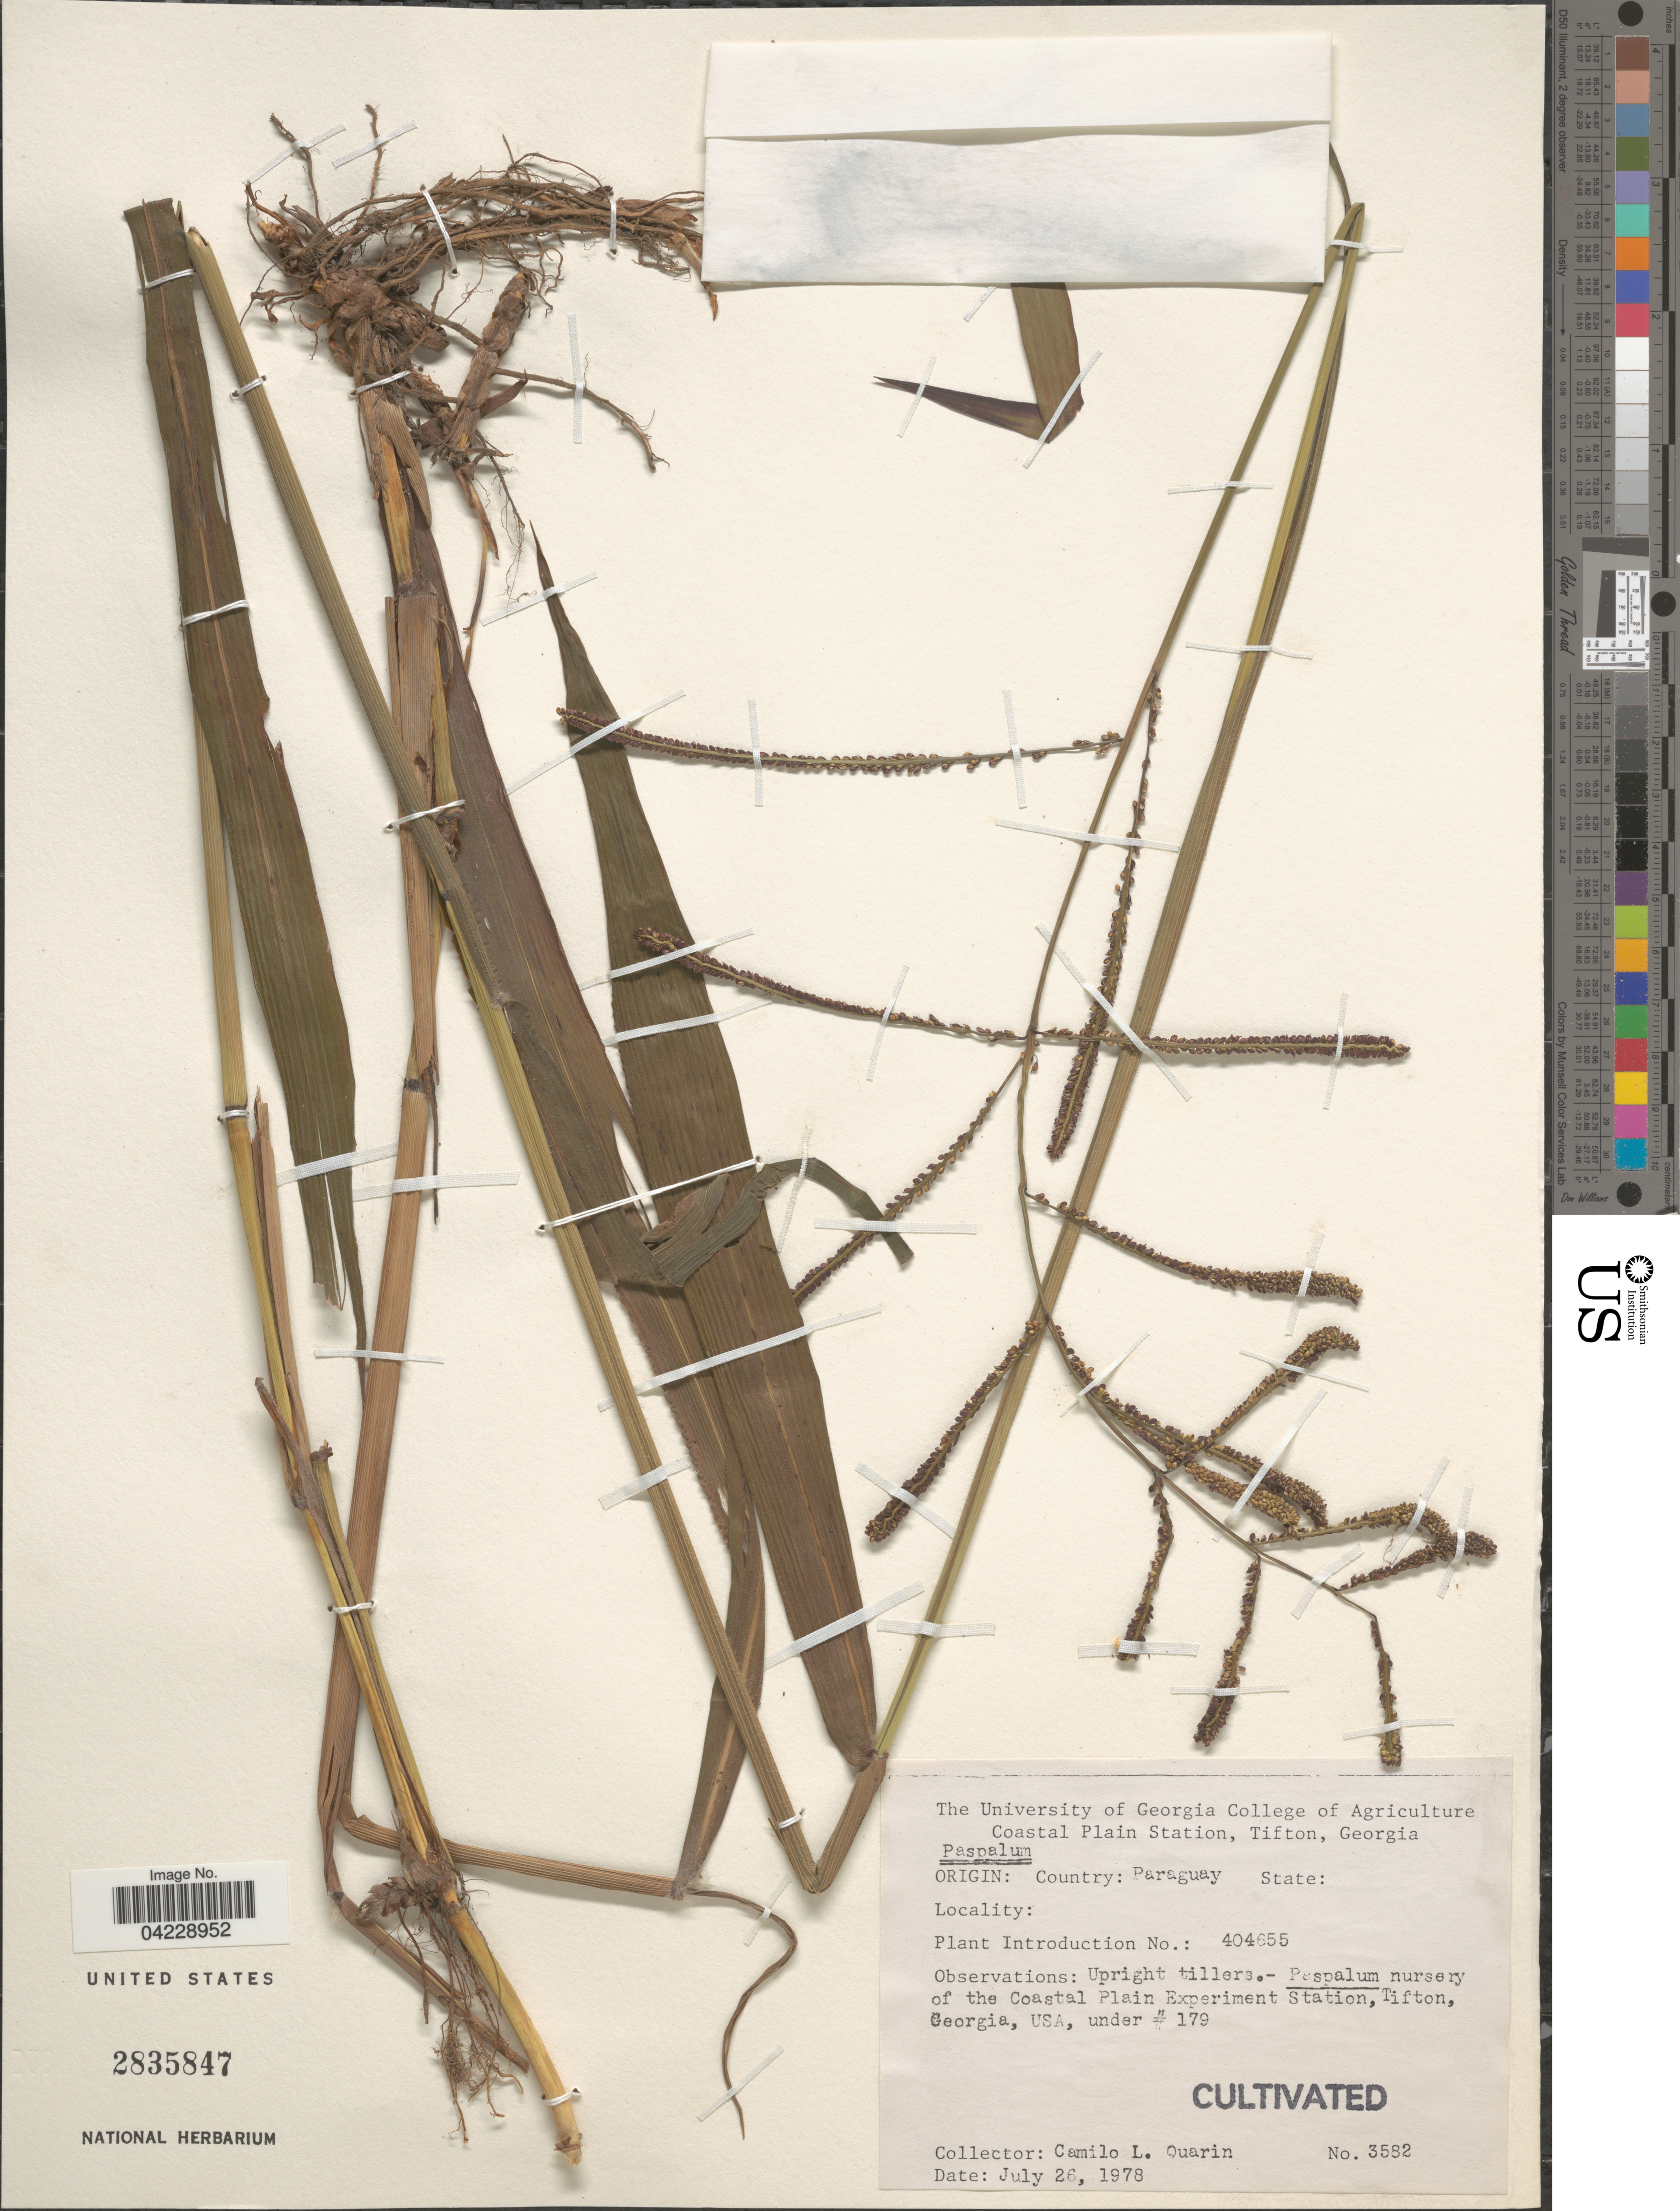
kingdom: Plantae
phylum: Tracheophyta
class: Liliopsida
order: Poales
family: Poaceae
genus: Paspalum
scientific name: Paspalum sp.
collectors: C. Quarin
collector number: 3582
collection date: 1978-07-26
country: United States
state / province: Georgia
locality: Paspalum nursery of the Coastal Plain Experiment Station, Tifton, under # 179.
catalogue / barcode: US 2835847